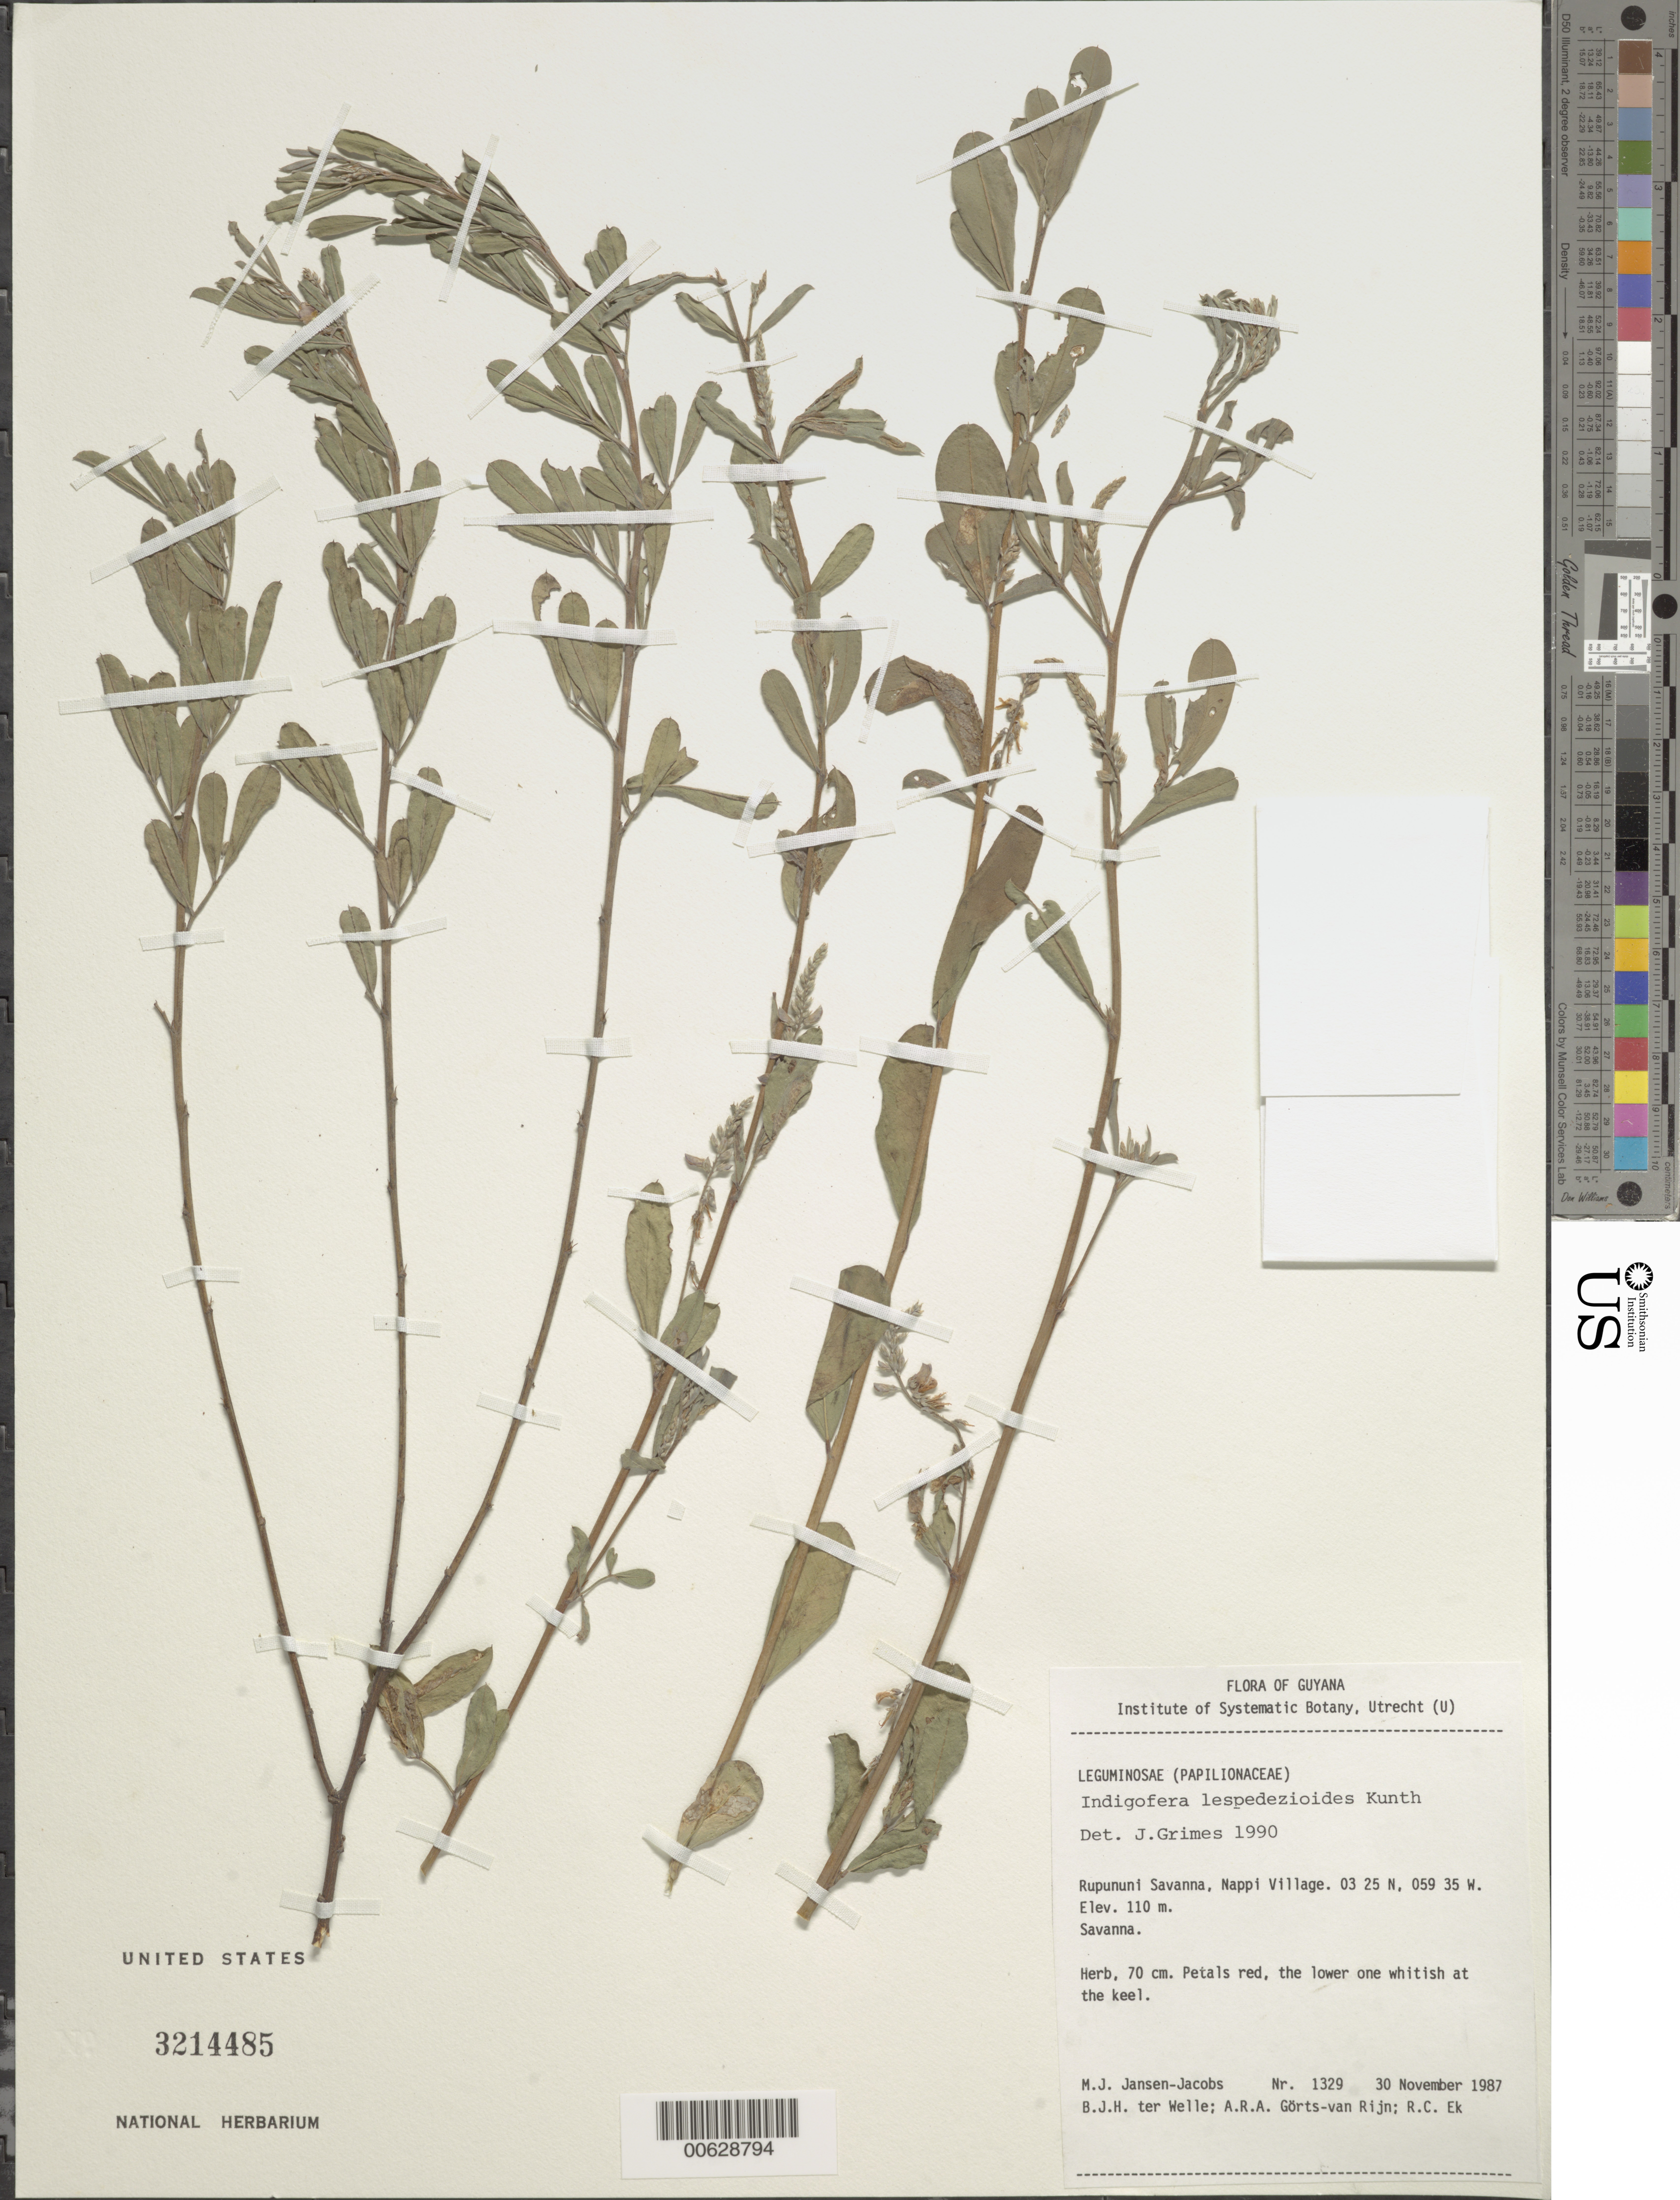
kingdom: Plantae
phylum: Tracheophyta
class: Magnoliopsida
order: Fabales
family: Fabaceae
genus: Indigofera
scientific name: Indigofera lespedezioides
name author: Kunth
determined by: Grimes, J.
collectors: M. J. Jansen-Jacobs, B. Welle, A. .R. A. Görts-van Rijn & R. C. Ek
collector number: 1329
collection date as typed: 30-Nov-87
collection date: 1987-11-30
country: Guyana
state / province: U. Takutu-U. Essequibo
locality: Nappi Village, Rupununi Savanna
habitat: Savanna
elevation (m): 110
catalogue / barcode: US 3214485